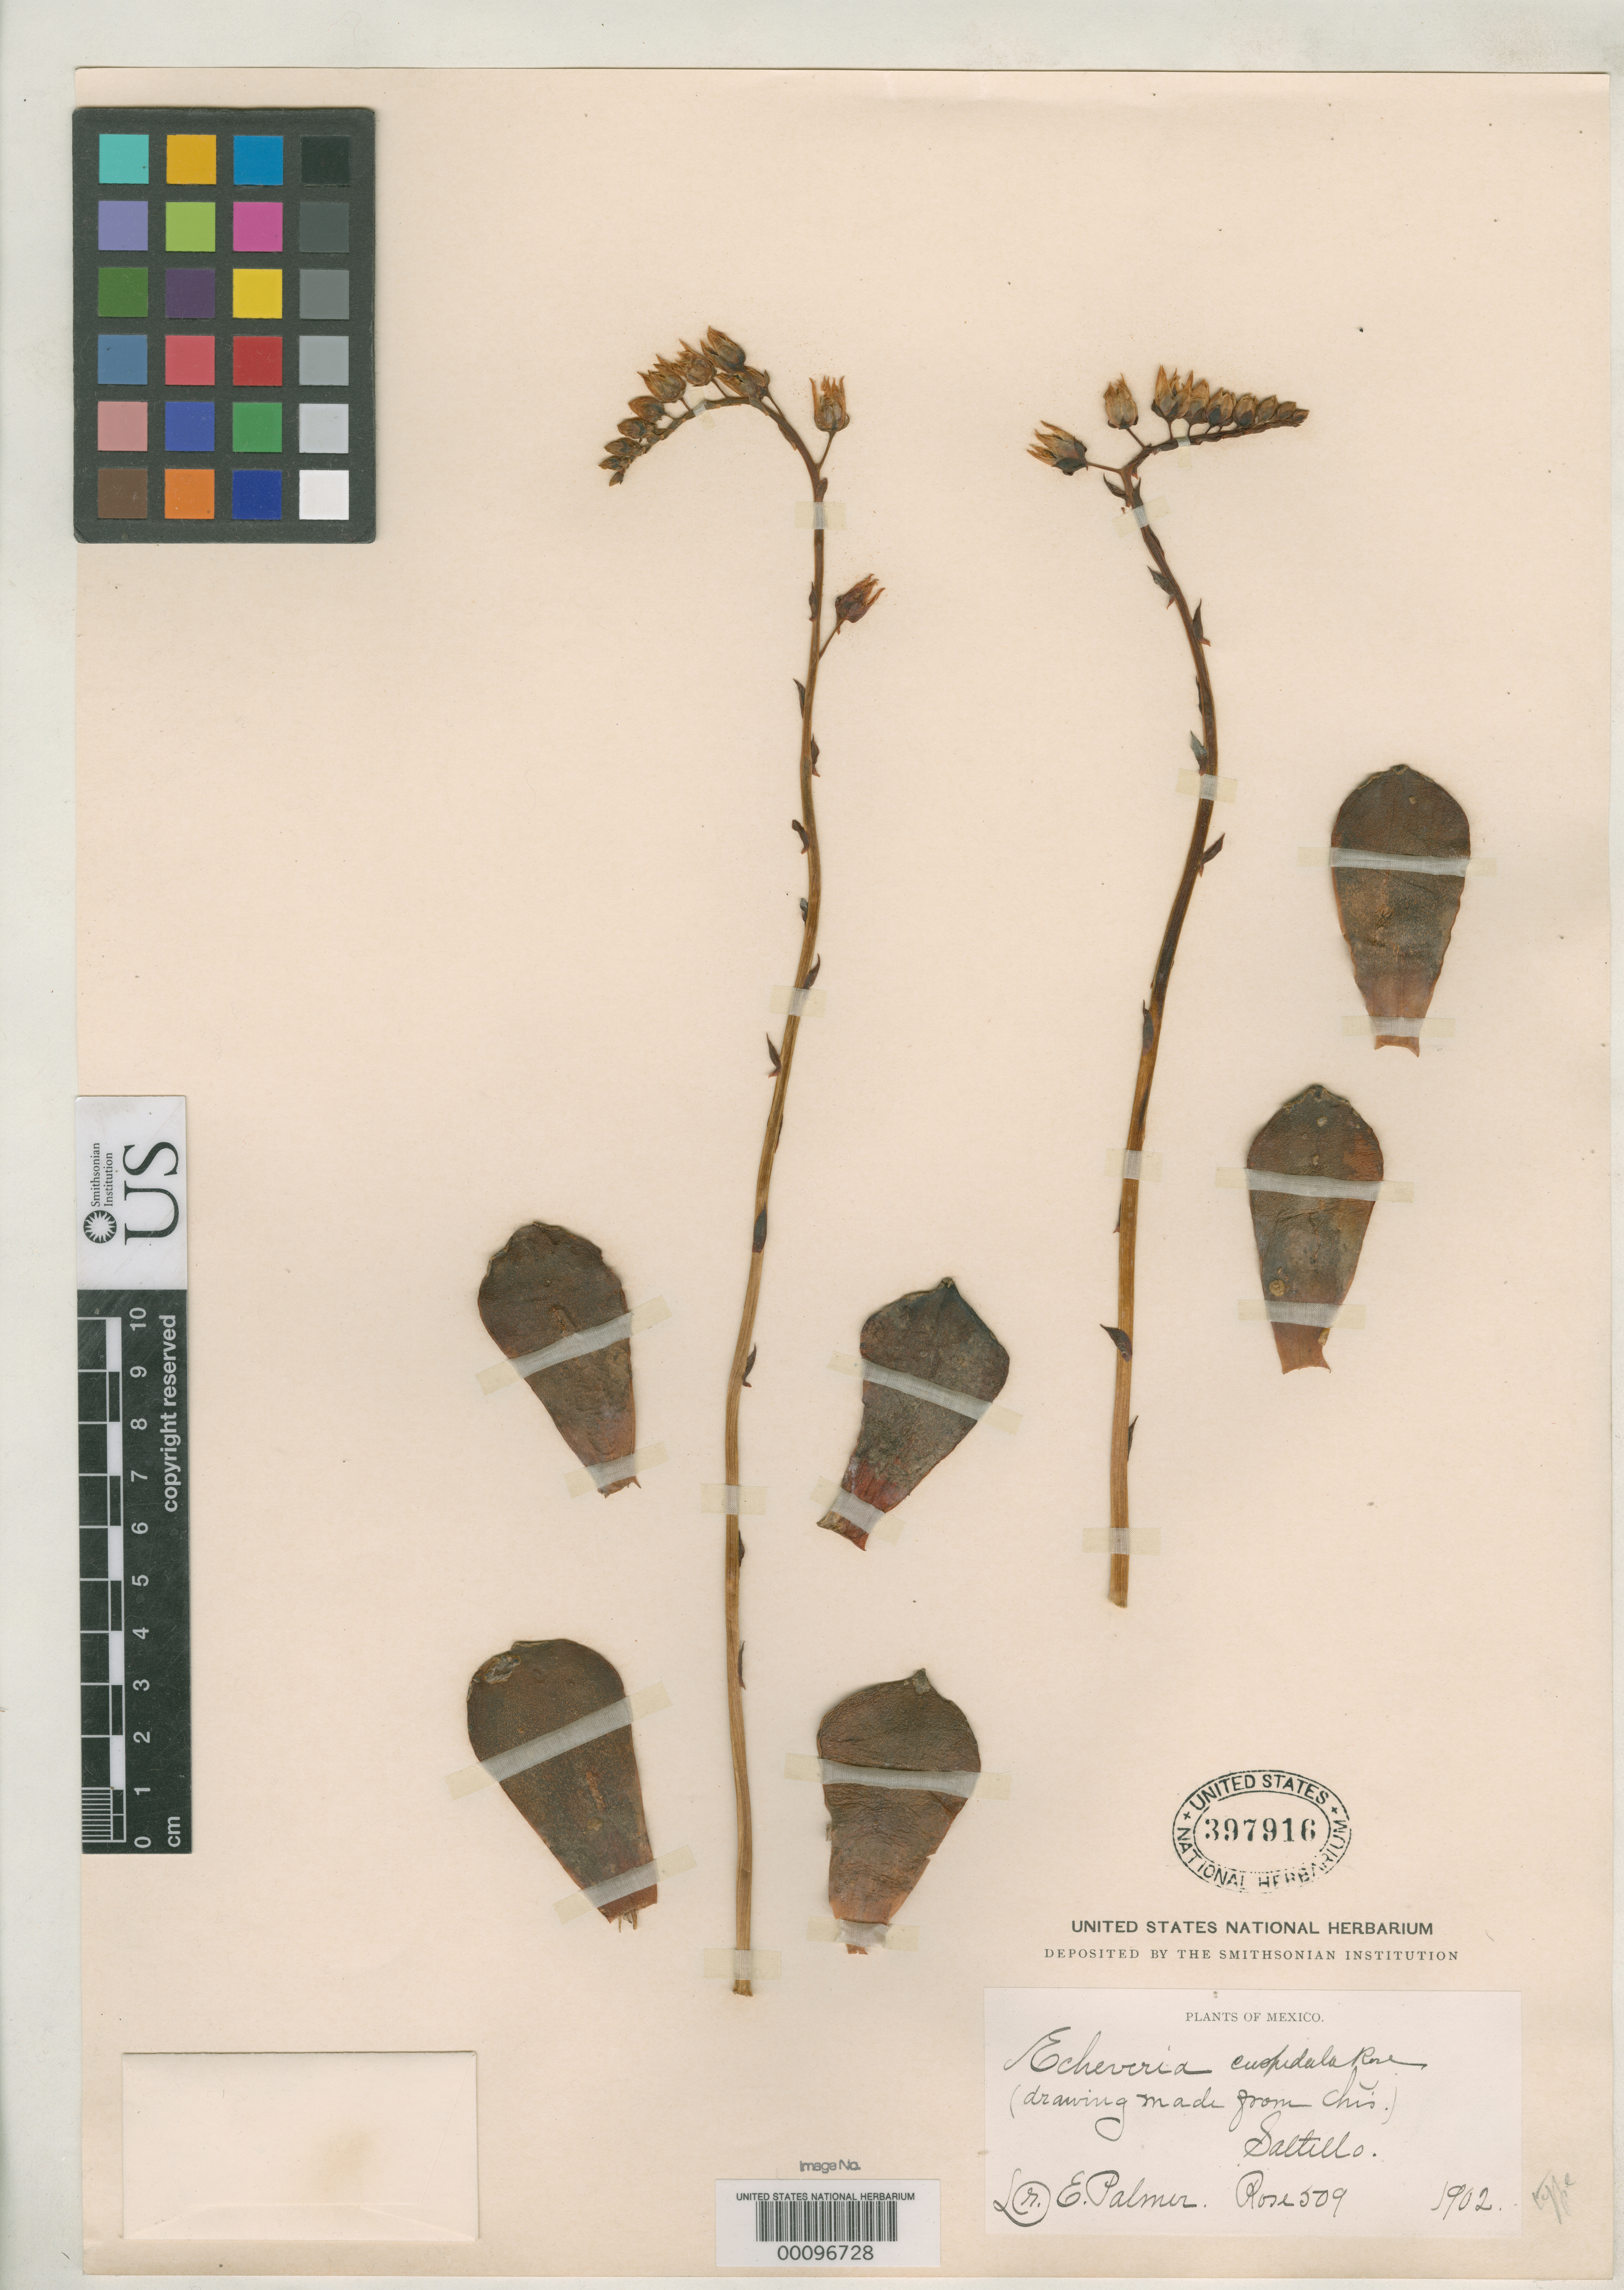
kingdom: Plantae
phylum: Tracheophyta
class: Magnoliopsida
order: Saxifragales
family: Crassulaceae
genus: Echeveria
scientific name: Echeveria cuspidata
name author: Rose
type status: Holotype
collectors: E. Palmer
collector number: Rose 509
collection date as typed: Feb 1903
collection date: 1903-02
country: Mexico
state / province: Coahuila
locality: Saltillo.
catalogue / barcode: US 397916